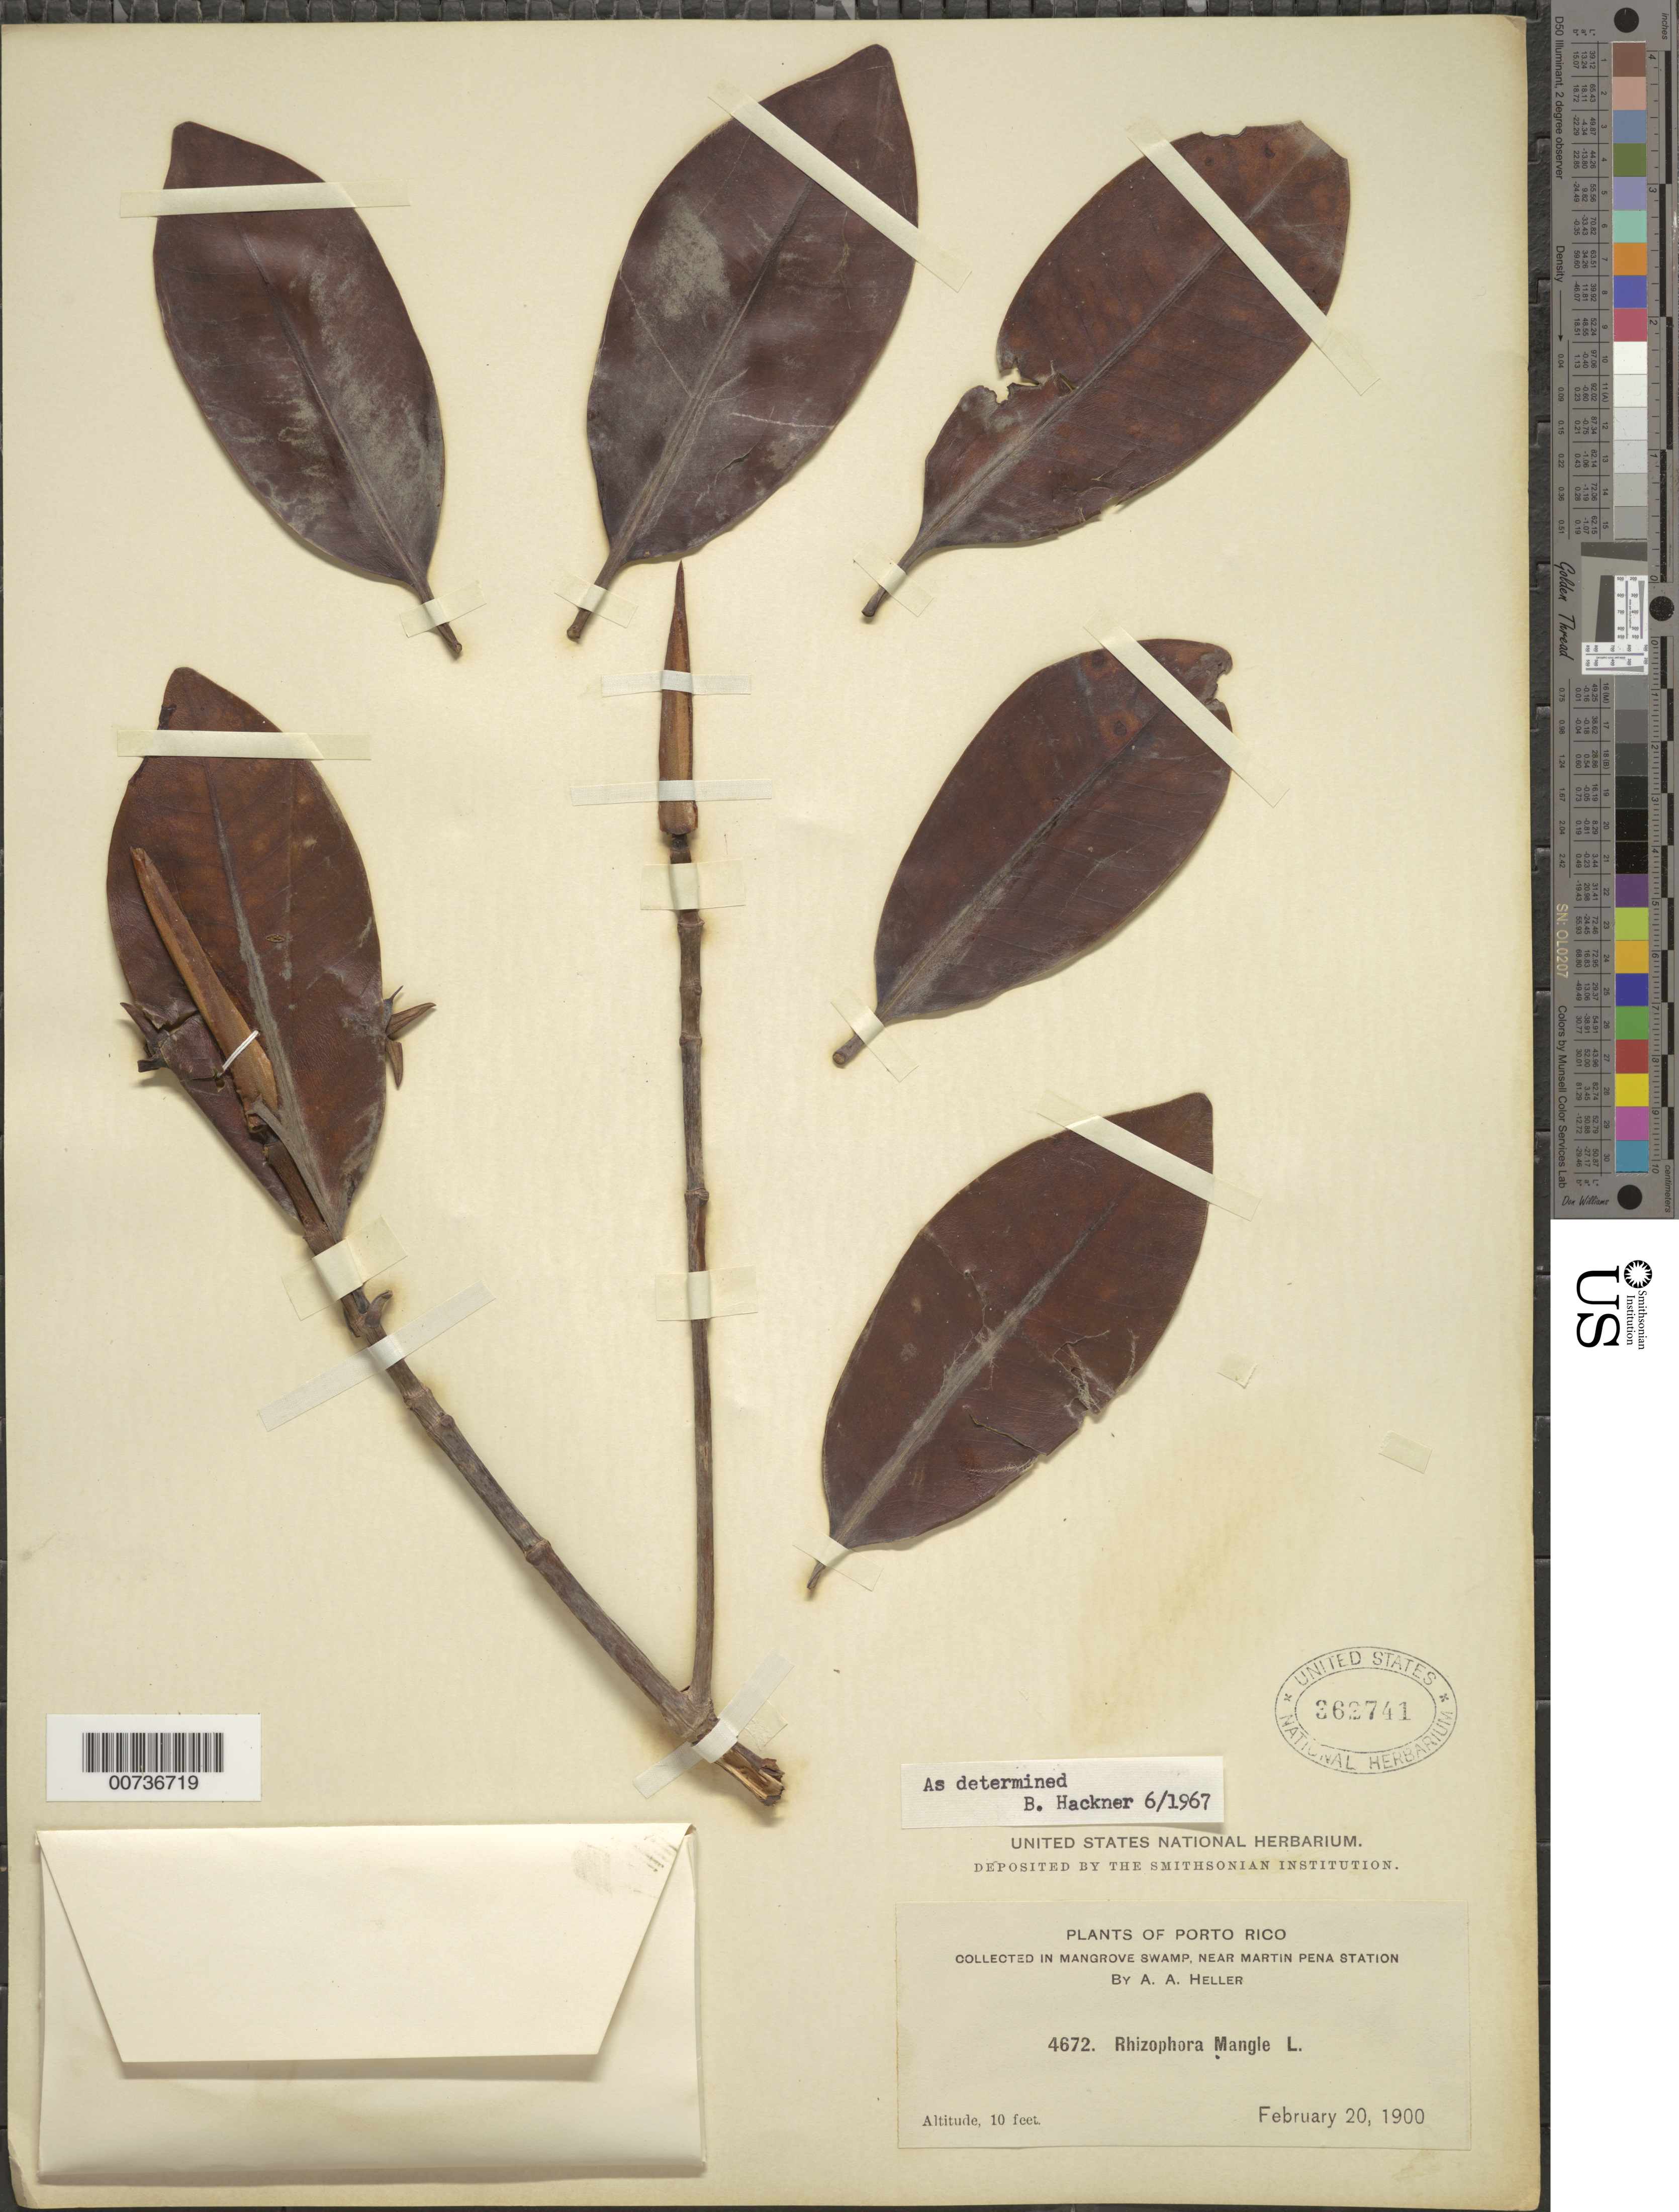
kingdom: Plantae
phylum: Tracheophyta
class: Magnoliopsida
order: Malpighiales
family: Rhizophoraceae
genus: Rhizophora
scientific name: Rhizophora mangle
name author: L.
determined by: Hackner, B.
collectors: A. A. Heller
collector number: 4672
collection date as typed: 20 Feb 1900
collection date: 1900-02-20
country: Puerto Rico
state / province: San Juan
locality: Near Martín Peña Station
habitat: In mangrove swamp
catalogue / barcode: US 362741